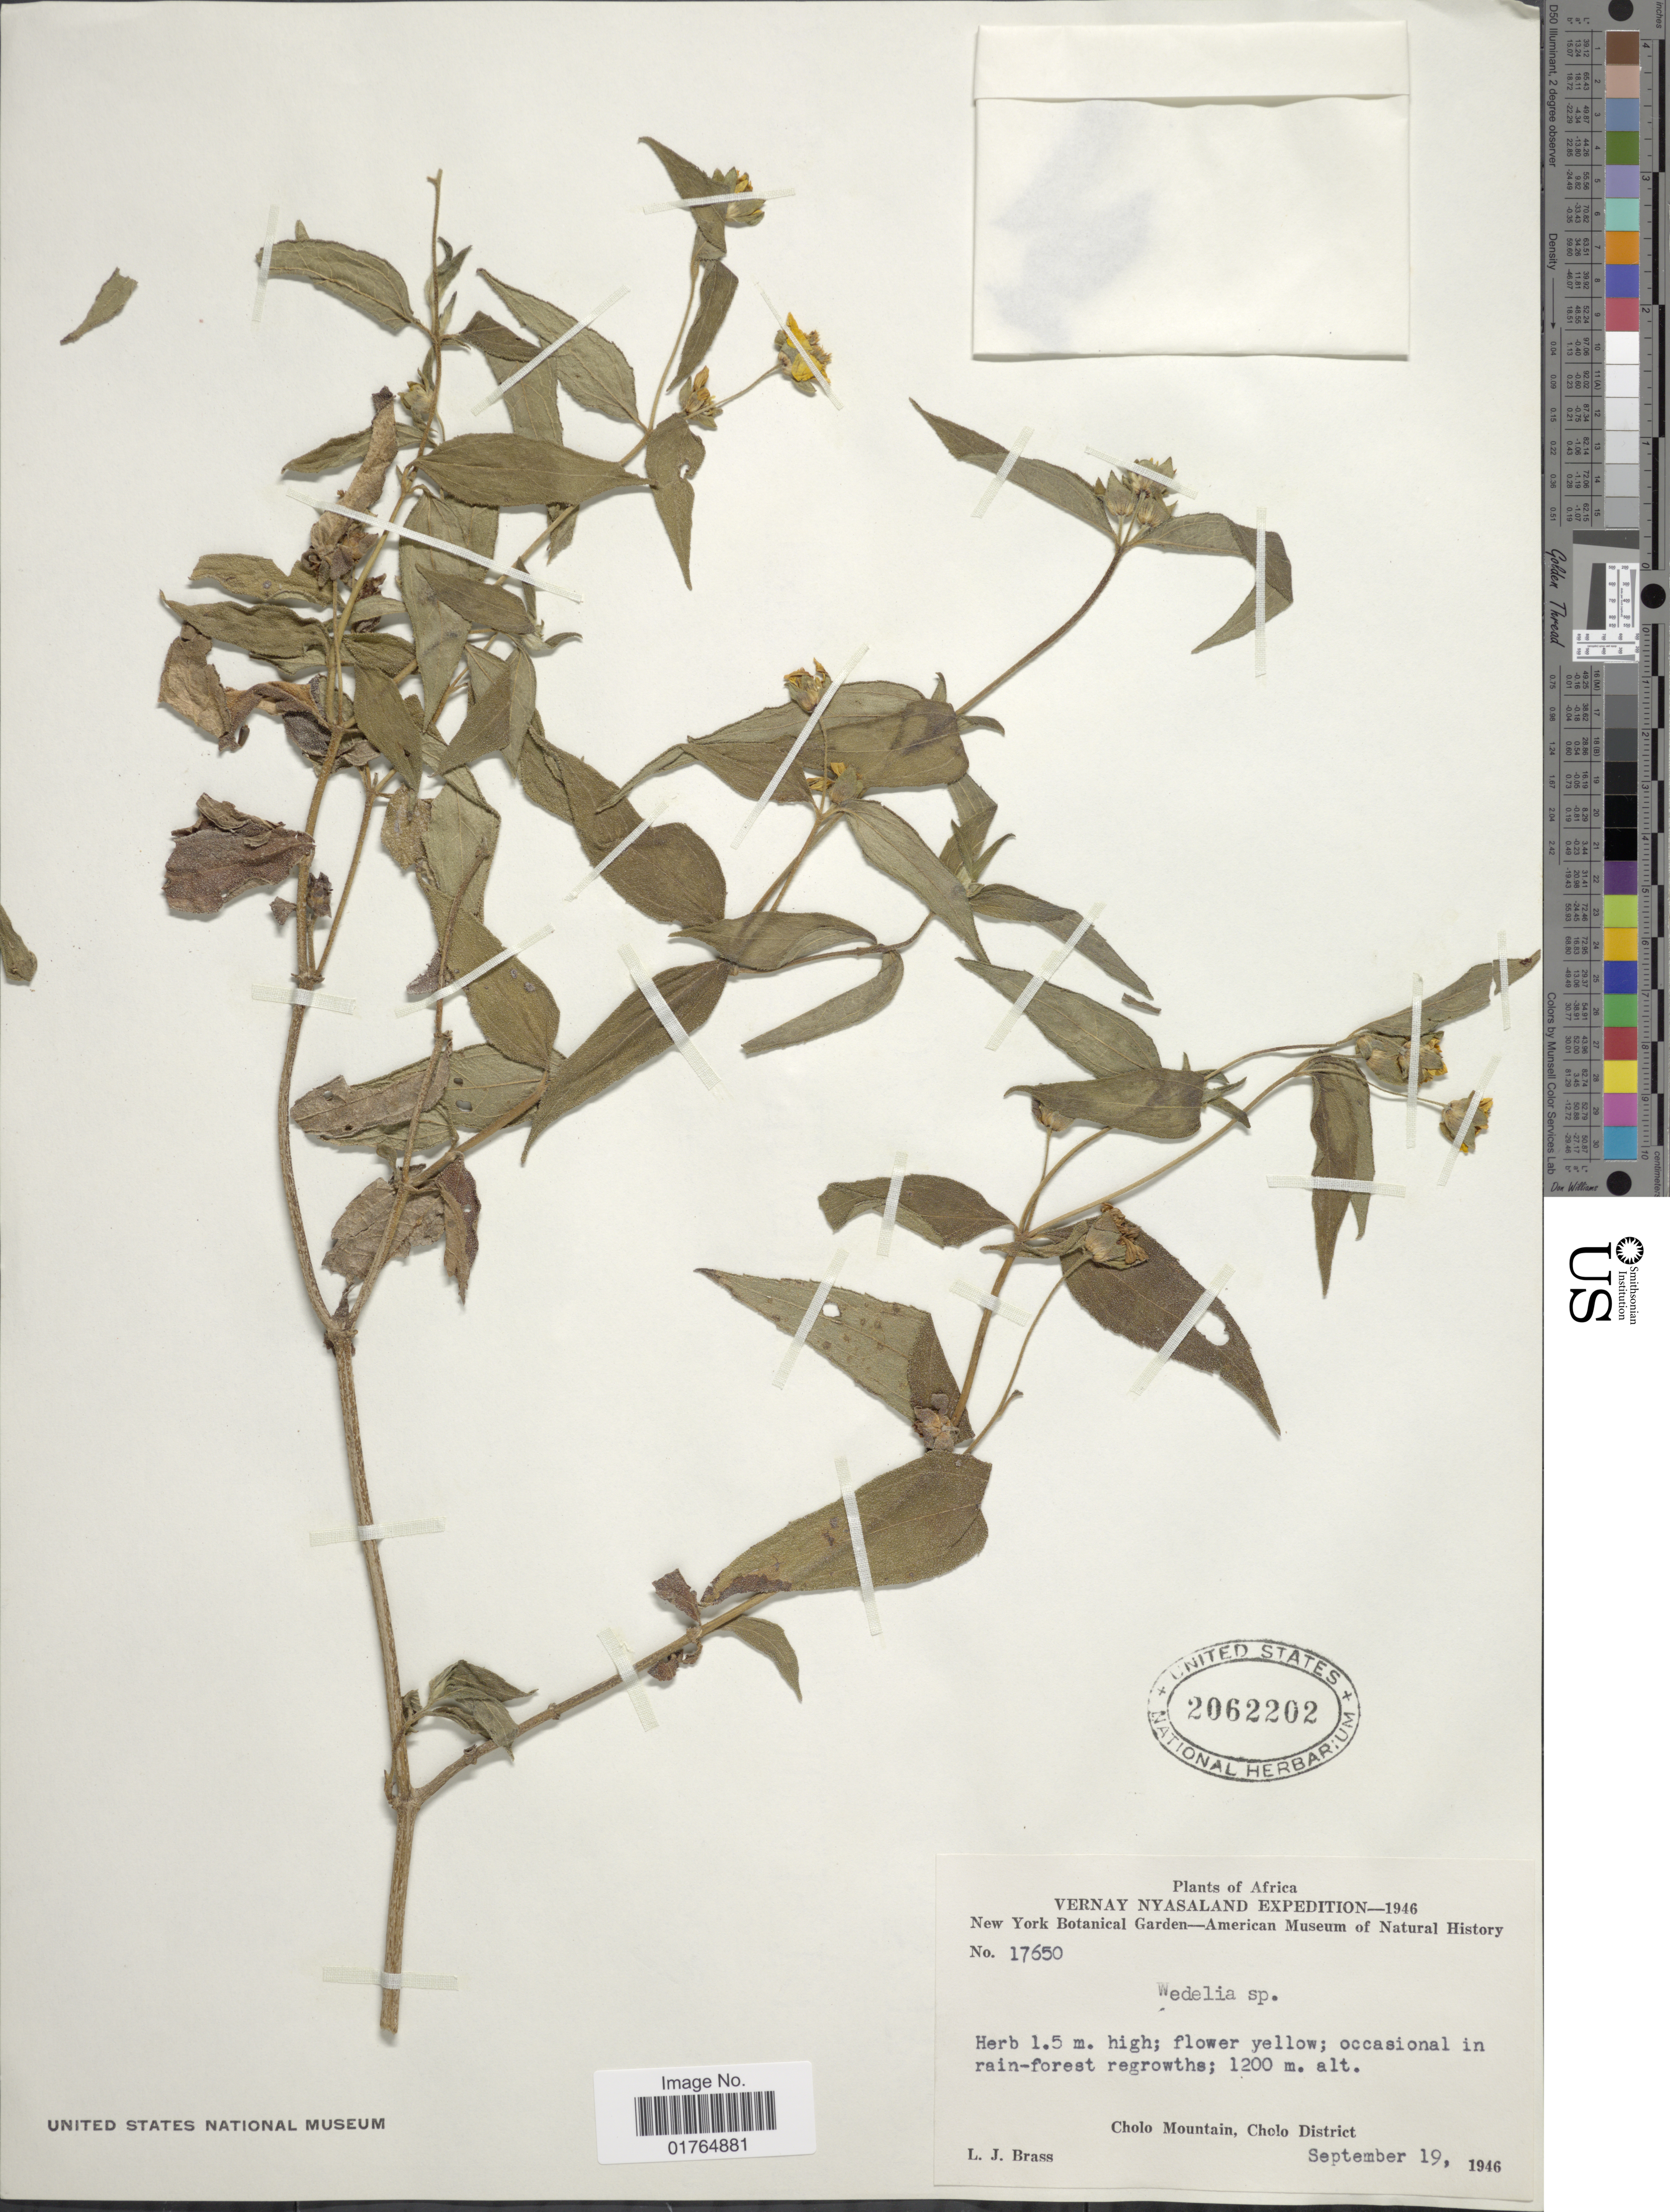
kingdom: Plantae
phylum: Tracheophyta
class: Magnoliopsida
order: Asterales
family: Asteraceae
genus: Wedelia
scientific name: Wedelia sp.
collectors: L. J. Brass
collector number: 17650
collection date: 1946-09-19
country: Malawi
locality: Africa, Vernay Nyasaland, Cholo Mountain, Cholo District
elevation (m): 1200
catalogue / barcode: US 2062202